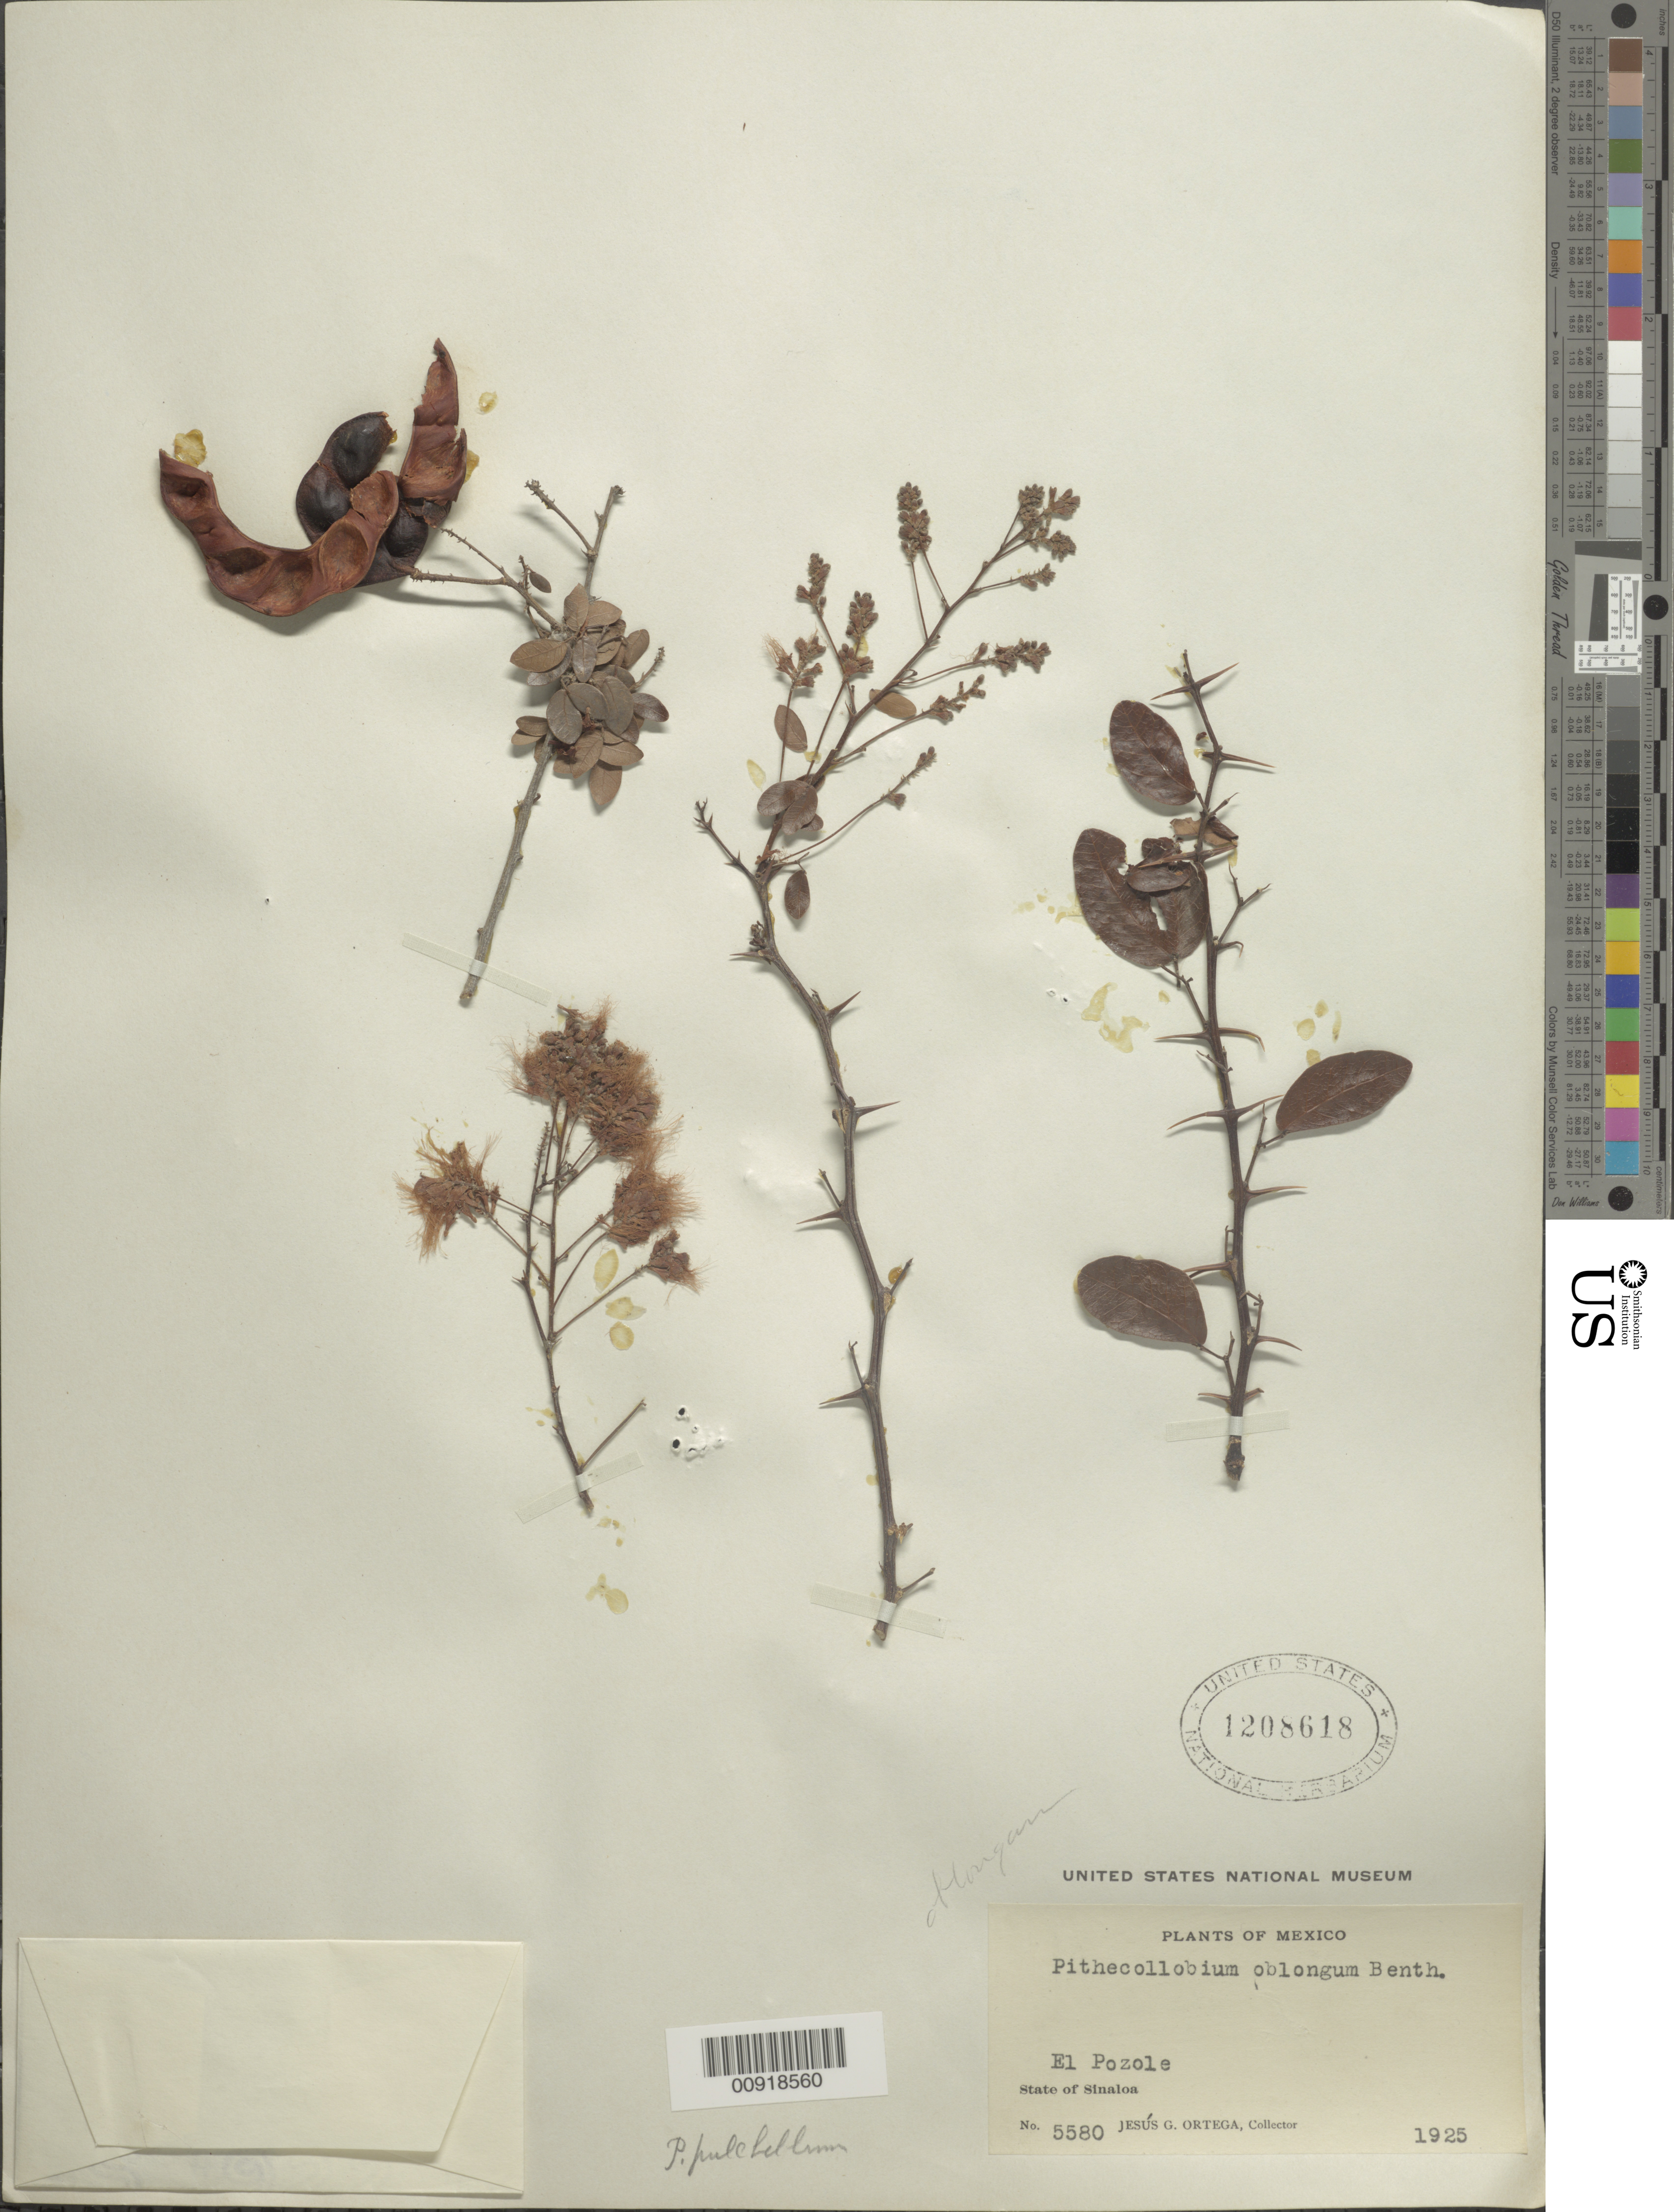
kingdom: Plantae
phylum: Tracheophyta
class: Magnoliopsida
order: Fabales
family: Fabaceae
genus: Pithecellobium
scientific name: Pithecellobium oblongum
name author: Benth.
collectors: J. Ortega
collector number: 5580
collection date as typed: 1925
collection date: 1925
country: Mexico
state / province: Sinaloa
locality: El Pozole, State of Sinaloa.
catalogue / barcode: US 1208618